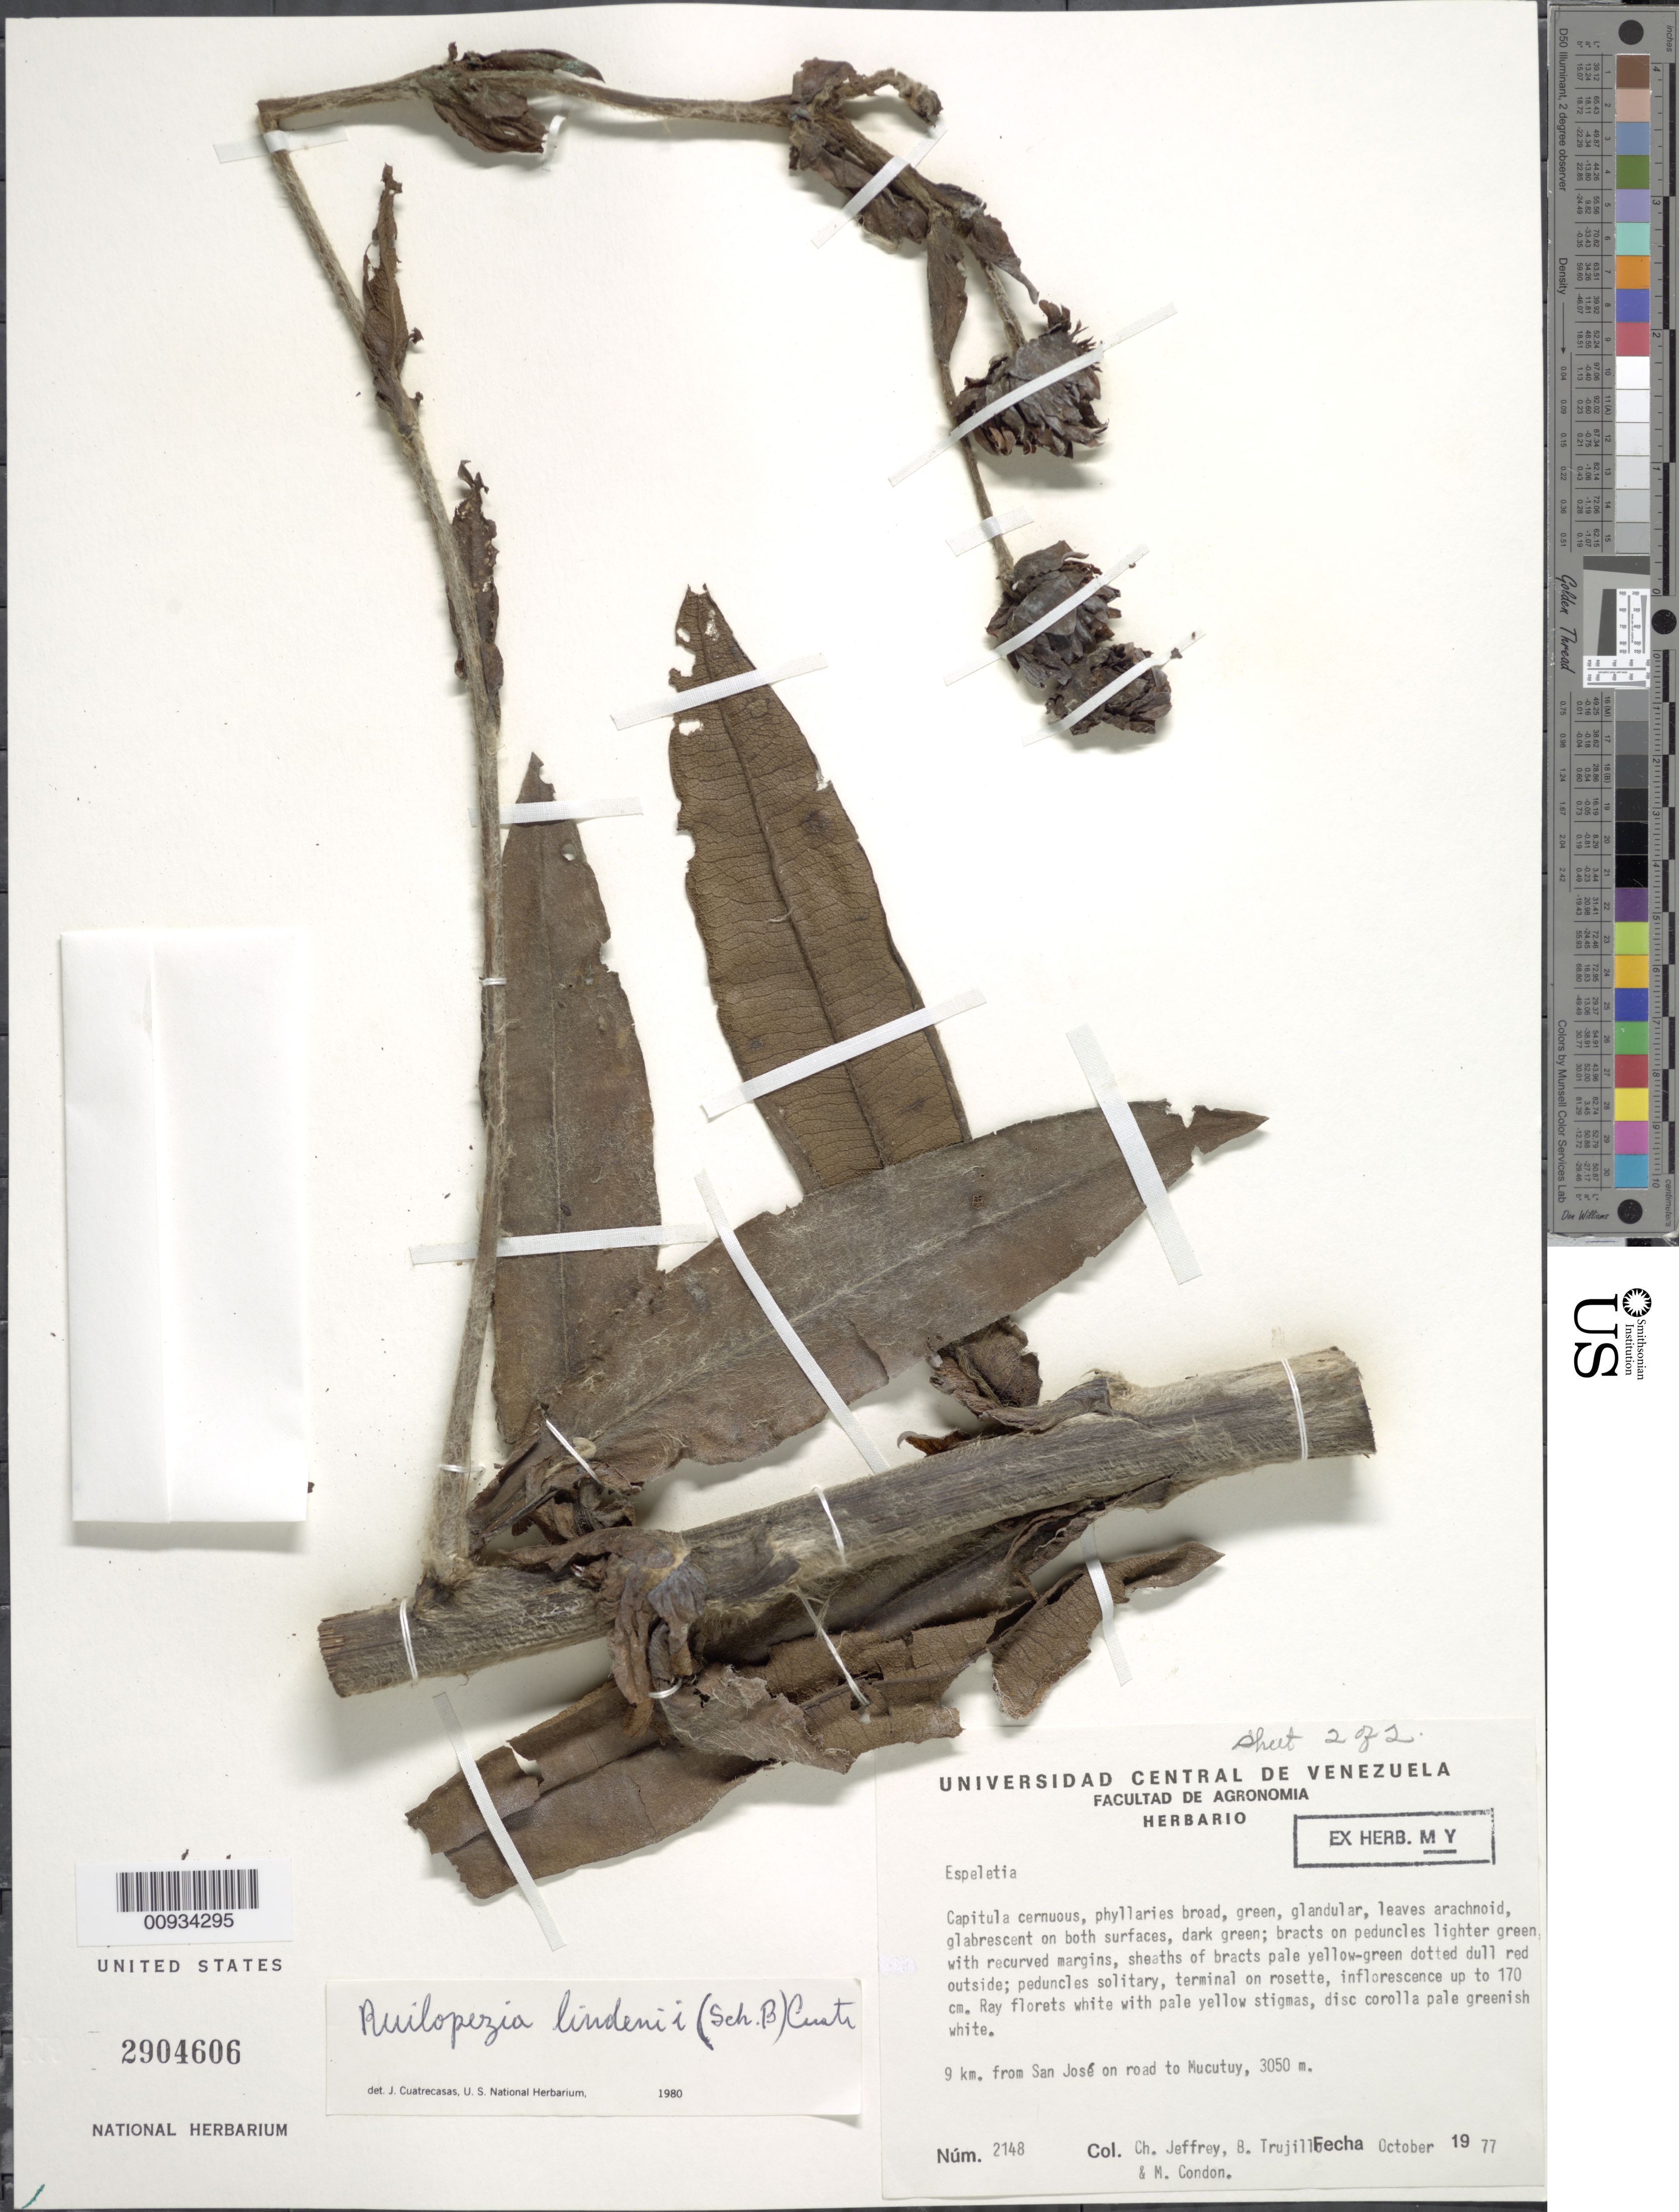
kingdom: Plantae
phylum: Tracheophyta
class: Magnoliopsida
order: Asterales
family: Asteraceae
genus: Ruilopezia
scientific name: Ruilopezia lindenii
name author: (Sch. Bip. ex Wedd.) Cuatrec.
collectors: C. Jeffrey, B. Trujillo & M. A. Condon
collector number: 2148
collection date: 1977-10-01/1977-10-31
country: Venezuela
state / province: Mérida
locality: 9 km. from san José on road to Mucutuy.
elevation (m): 3050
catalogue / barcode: US 2904606